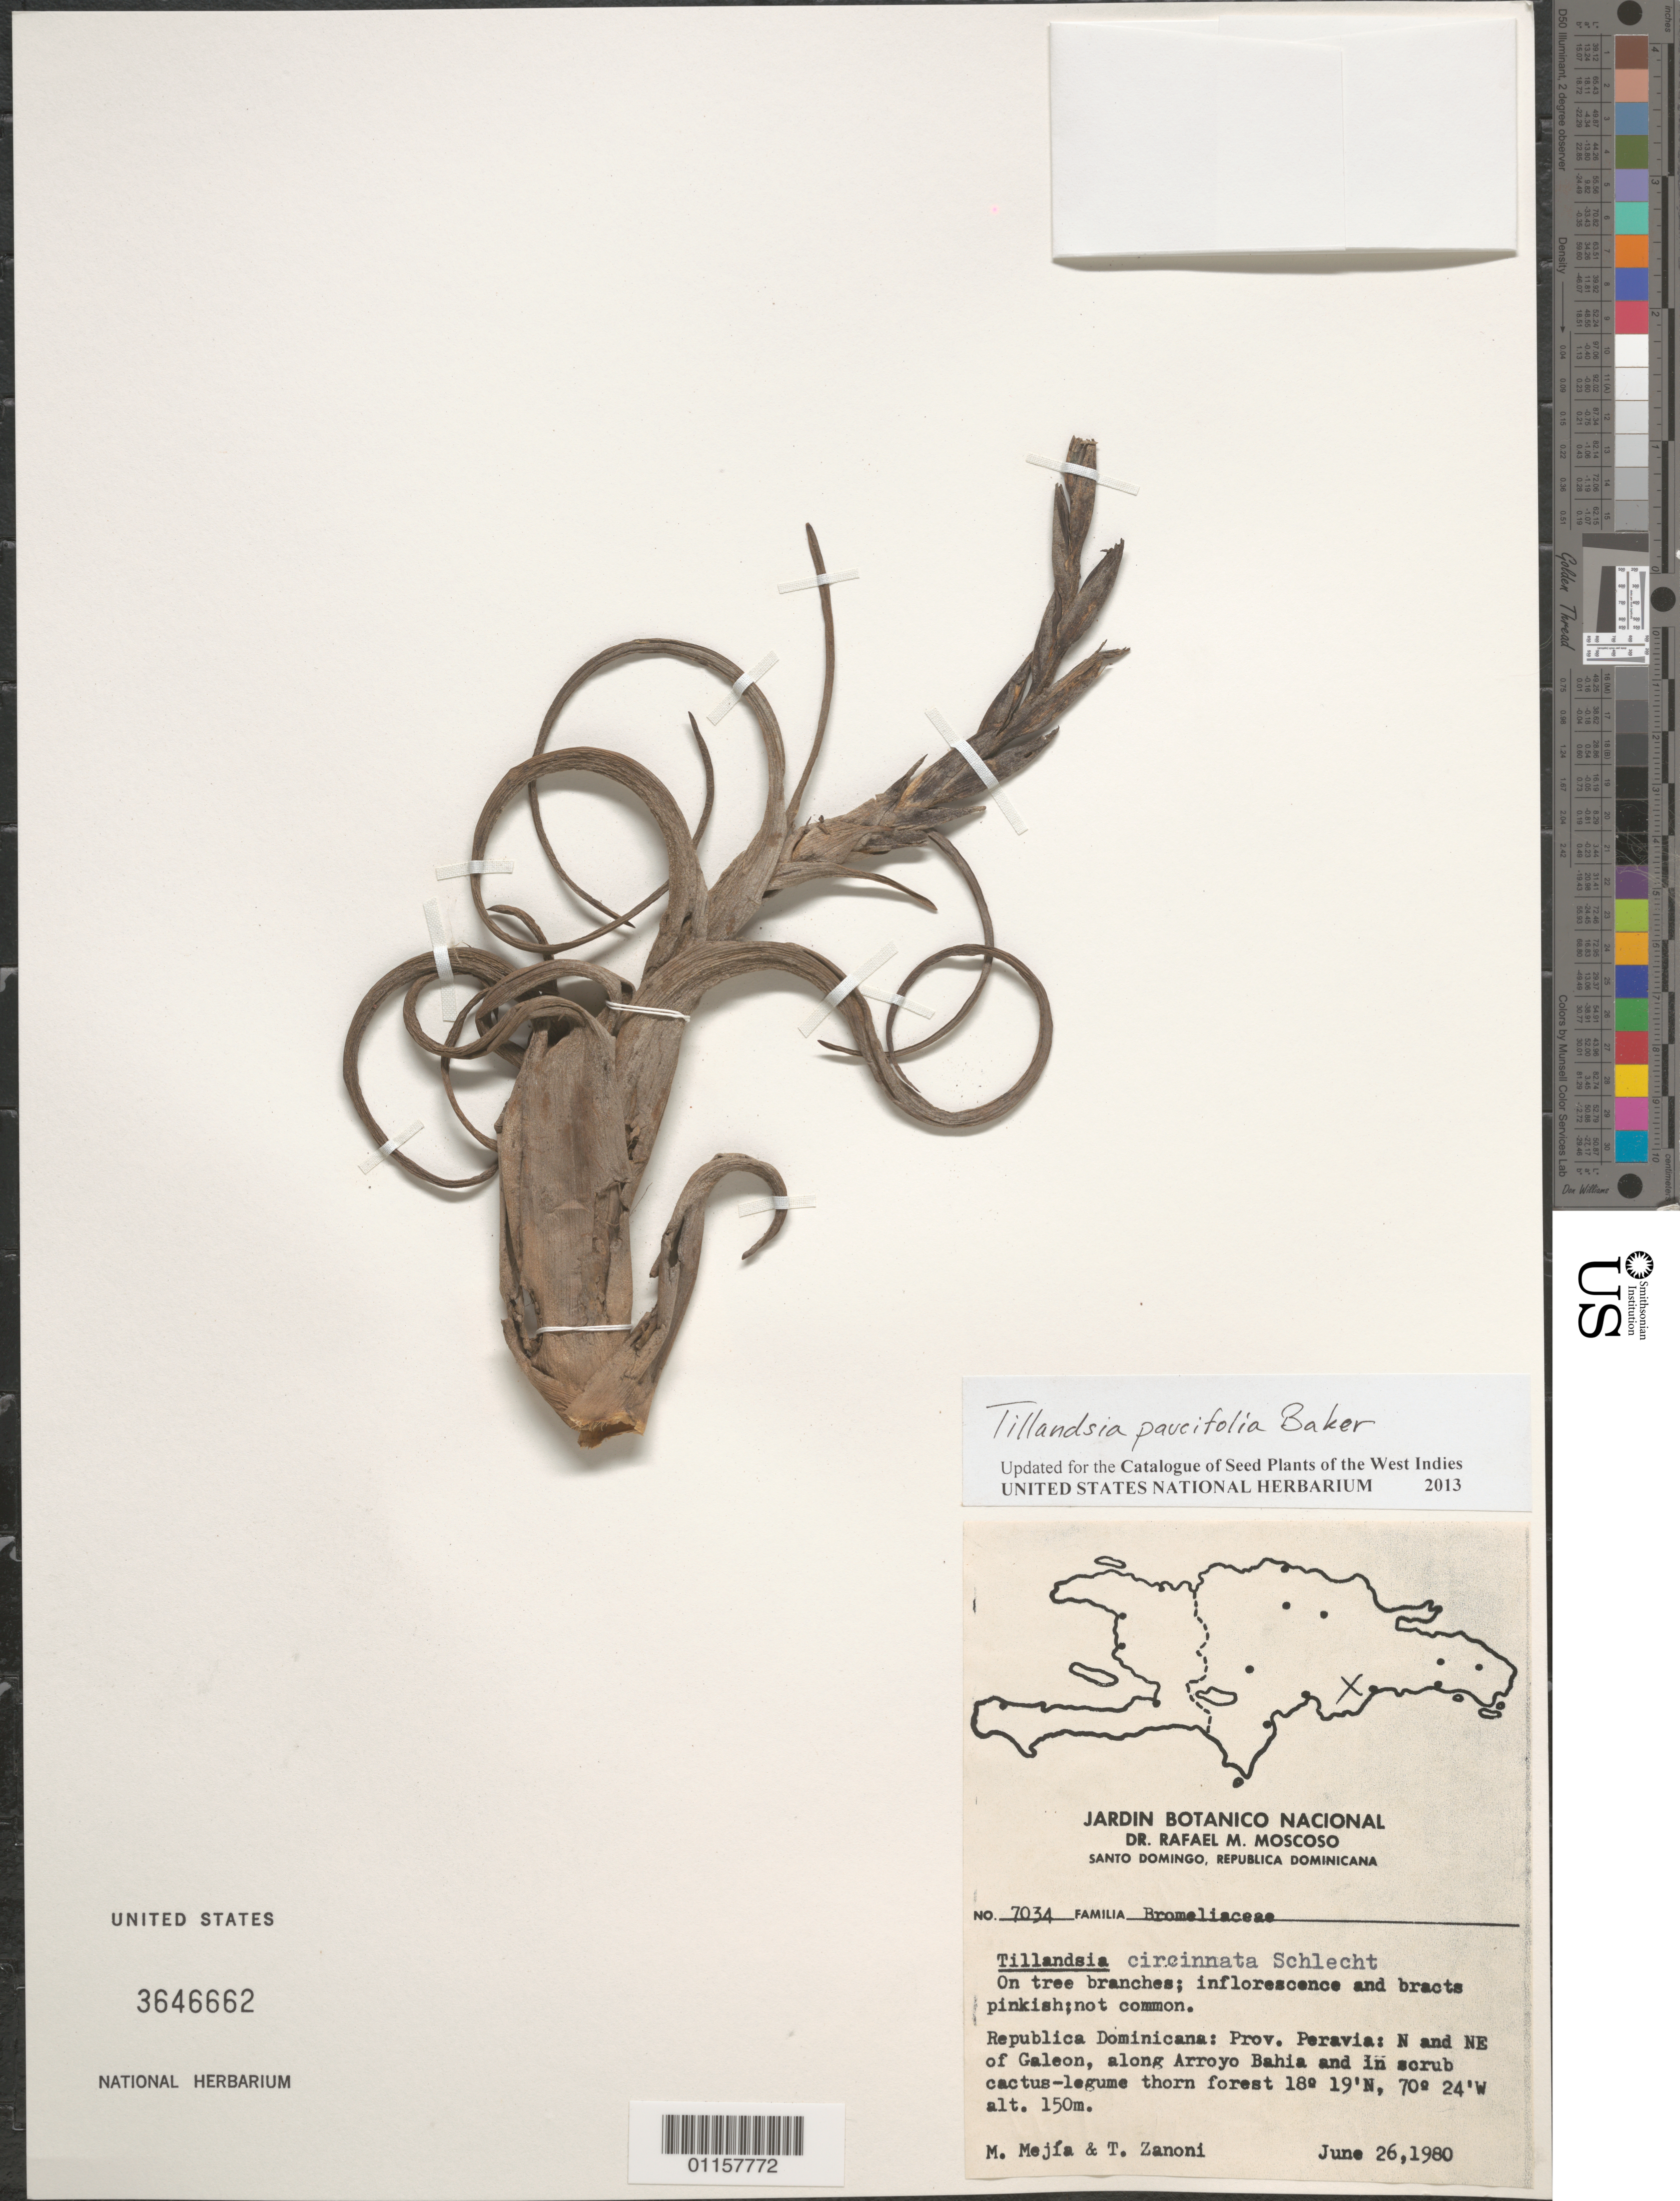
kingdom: Plantae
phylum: Tracheophyta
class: Liliopsida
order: Poales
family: Bromeliaceae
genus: Tillandsia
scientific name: Tillandsia paucifolia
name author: Baker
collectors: M. Mejia & T. A. Zanoni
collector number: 7034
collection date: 1980-06-26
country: Dominican Republic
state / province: Peravia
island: Hispaniola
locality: Galeon. N and NE of Galeon, along Arroyo Bahia.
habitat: In scrub cactus-legume thorn forest; on tree branches.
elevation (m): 150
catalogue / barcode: US 3646662